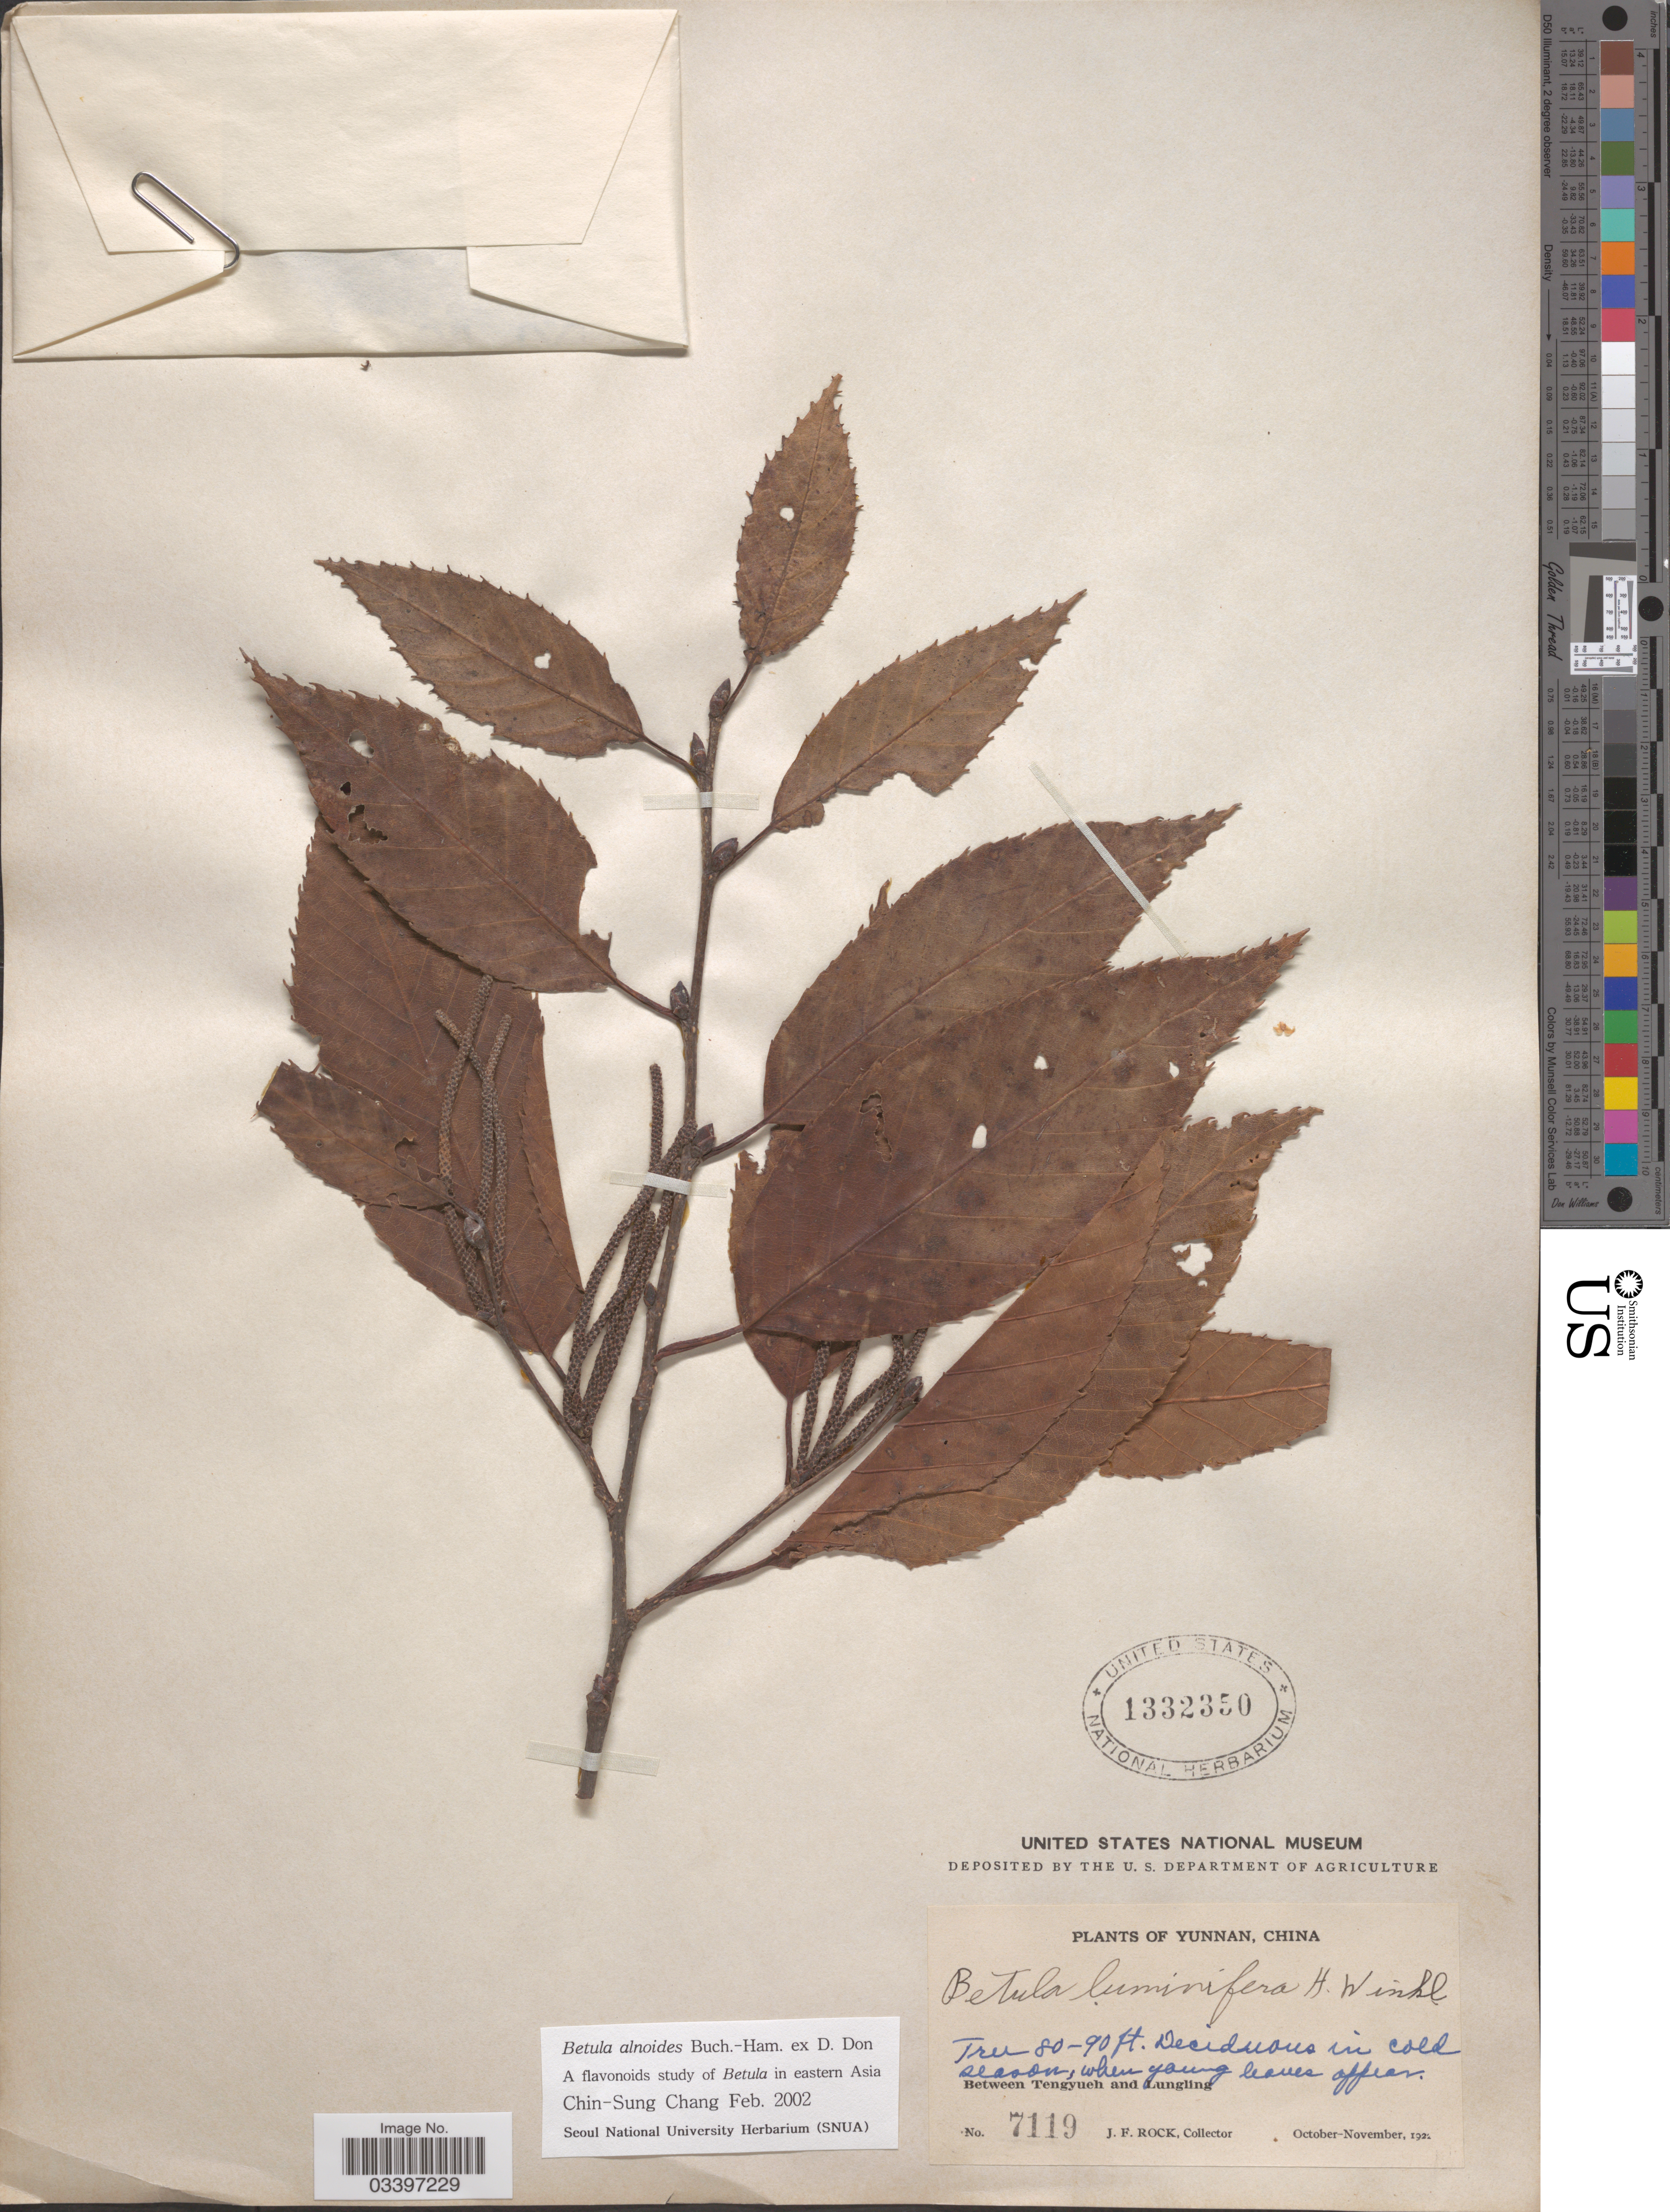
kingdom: Plantae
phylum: Tracheophyta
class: Magnoliopsida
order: Fagales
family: Betulaceae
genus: Betula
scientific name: Betula alnoides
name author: Buch.-Ham. ex D. Don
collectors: J. Rock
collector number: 7119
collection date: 1922-10/1922-11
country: China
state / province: Yunnan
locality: Between Tengyueh and Lungling.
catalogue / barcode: US 1332350